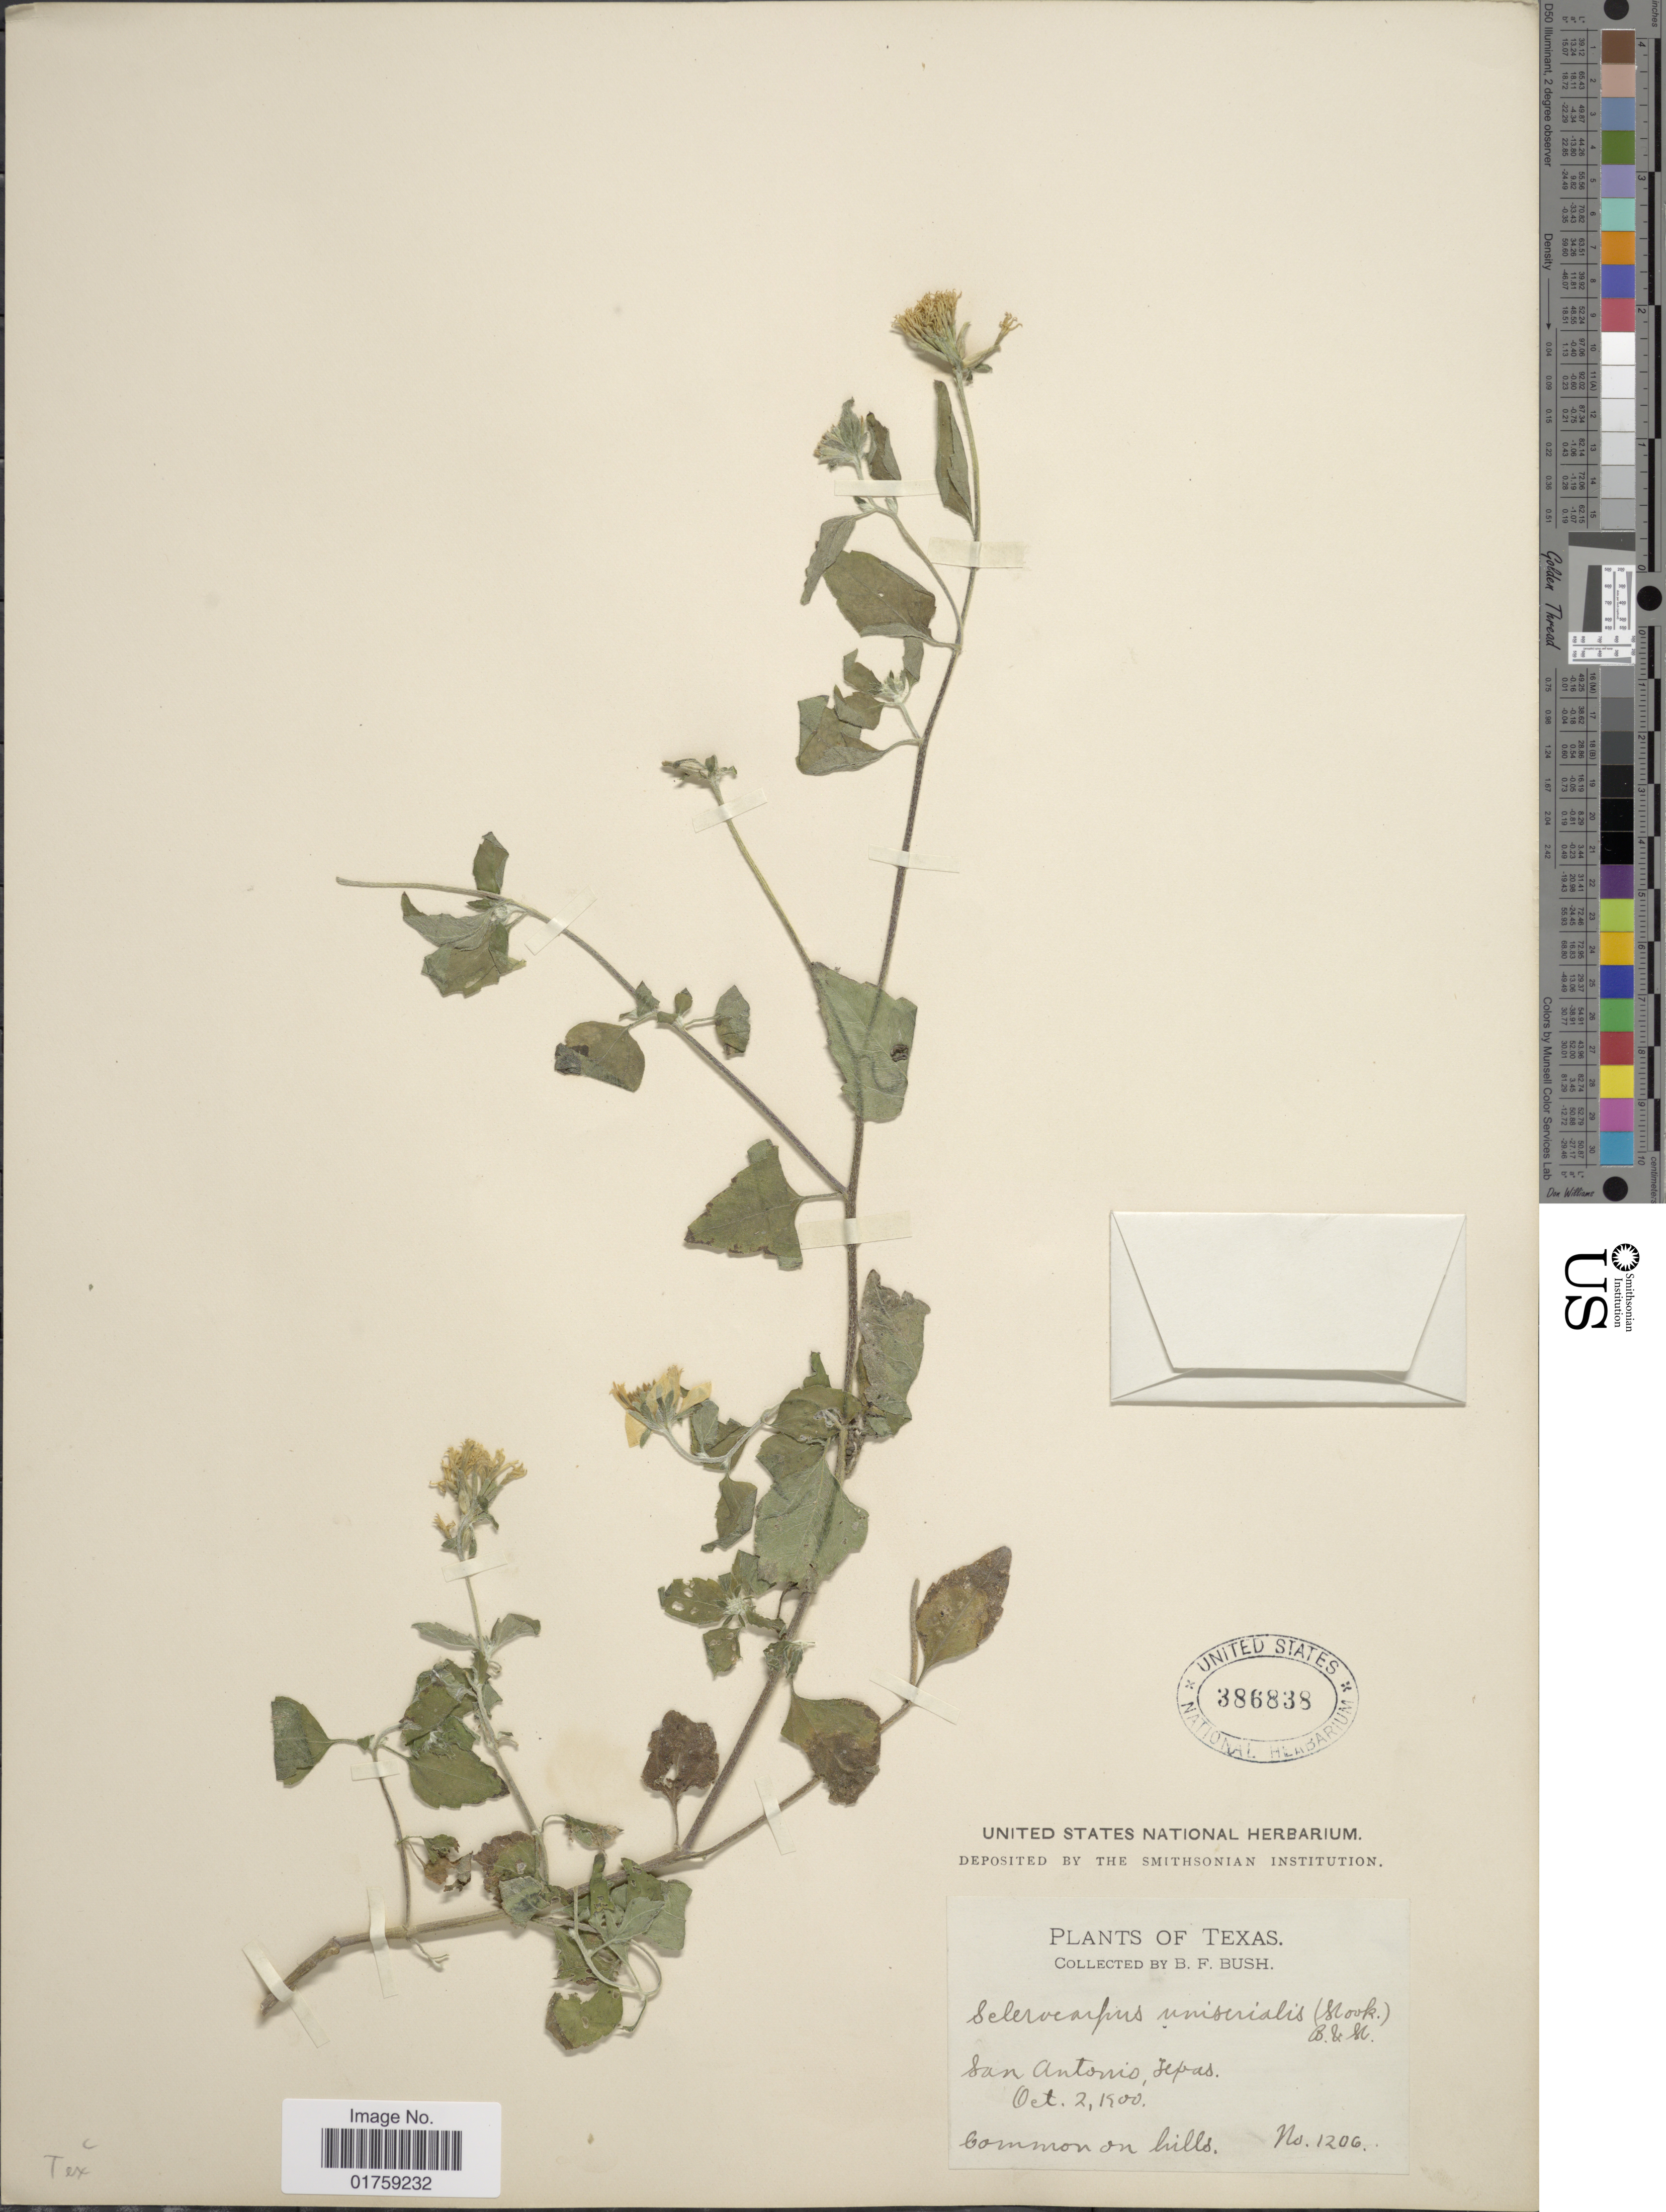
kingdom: Plantae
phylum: Tracheophyta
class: Magnoliopsida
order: Asterales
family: Asteraceae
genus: Sclerocarpus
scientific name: Sclerocarpus uniserialis var. uniserialis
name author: (Hook.) Benth. & Hook. f. ex Hemsl.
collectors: B. F. Bush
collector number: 1206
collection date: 1900-10-02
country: United States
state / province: Texas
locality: San Antonio, Texas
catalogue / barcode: US 386838